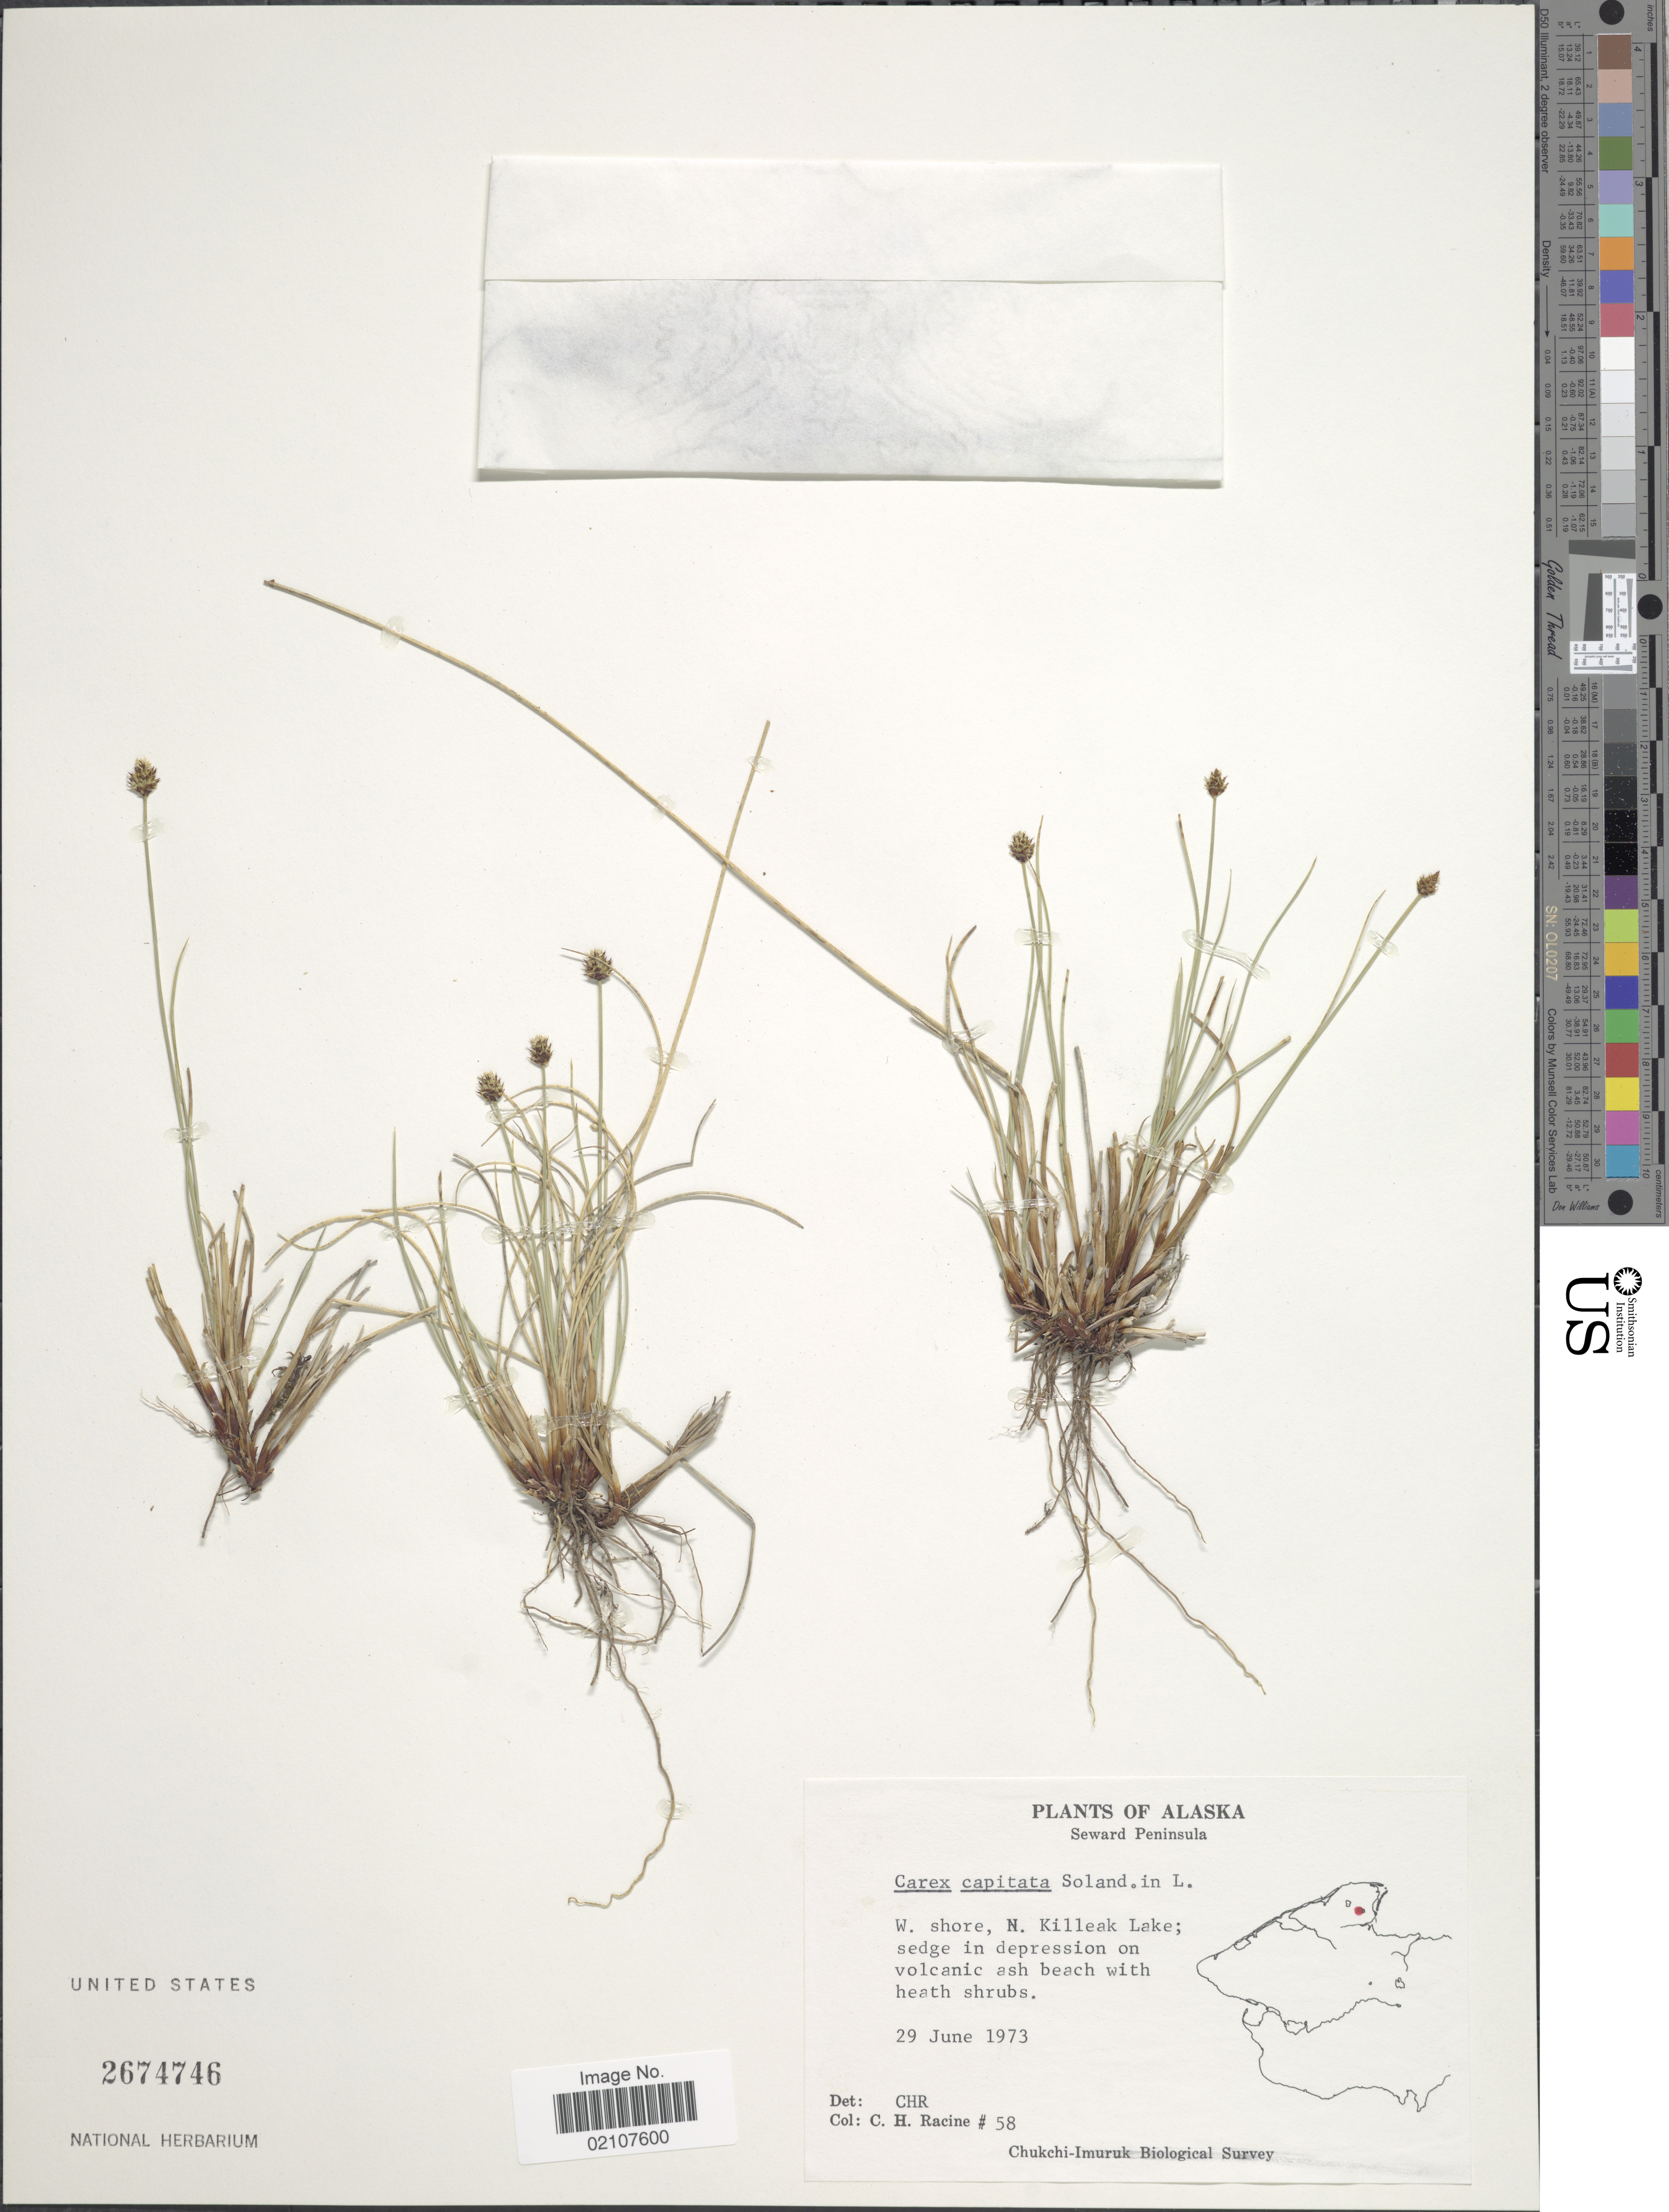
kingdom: Plantae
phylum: Tracheophyta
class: Liliopsida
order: Poales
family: Cyperaceae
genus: Carex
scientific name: Carex capitata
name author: L.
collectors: C. Racine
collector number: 58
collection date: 1973-06-29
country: United States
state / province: Alaska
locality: Alaska, Seward Peninsula. W. shore, N. Killeak Lake; sedge in depression on volcanic ash beach with heath shrubs.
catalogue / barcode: US 2674746